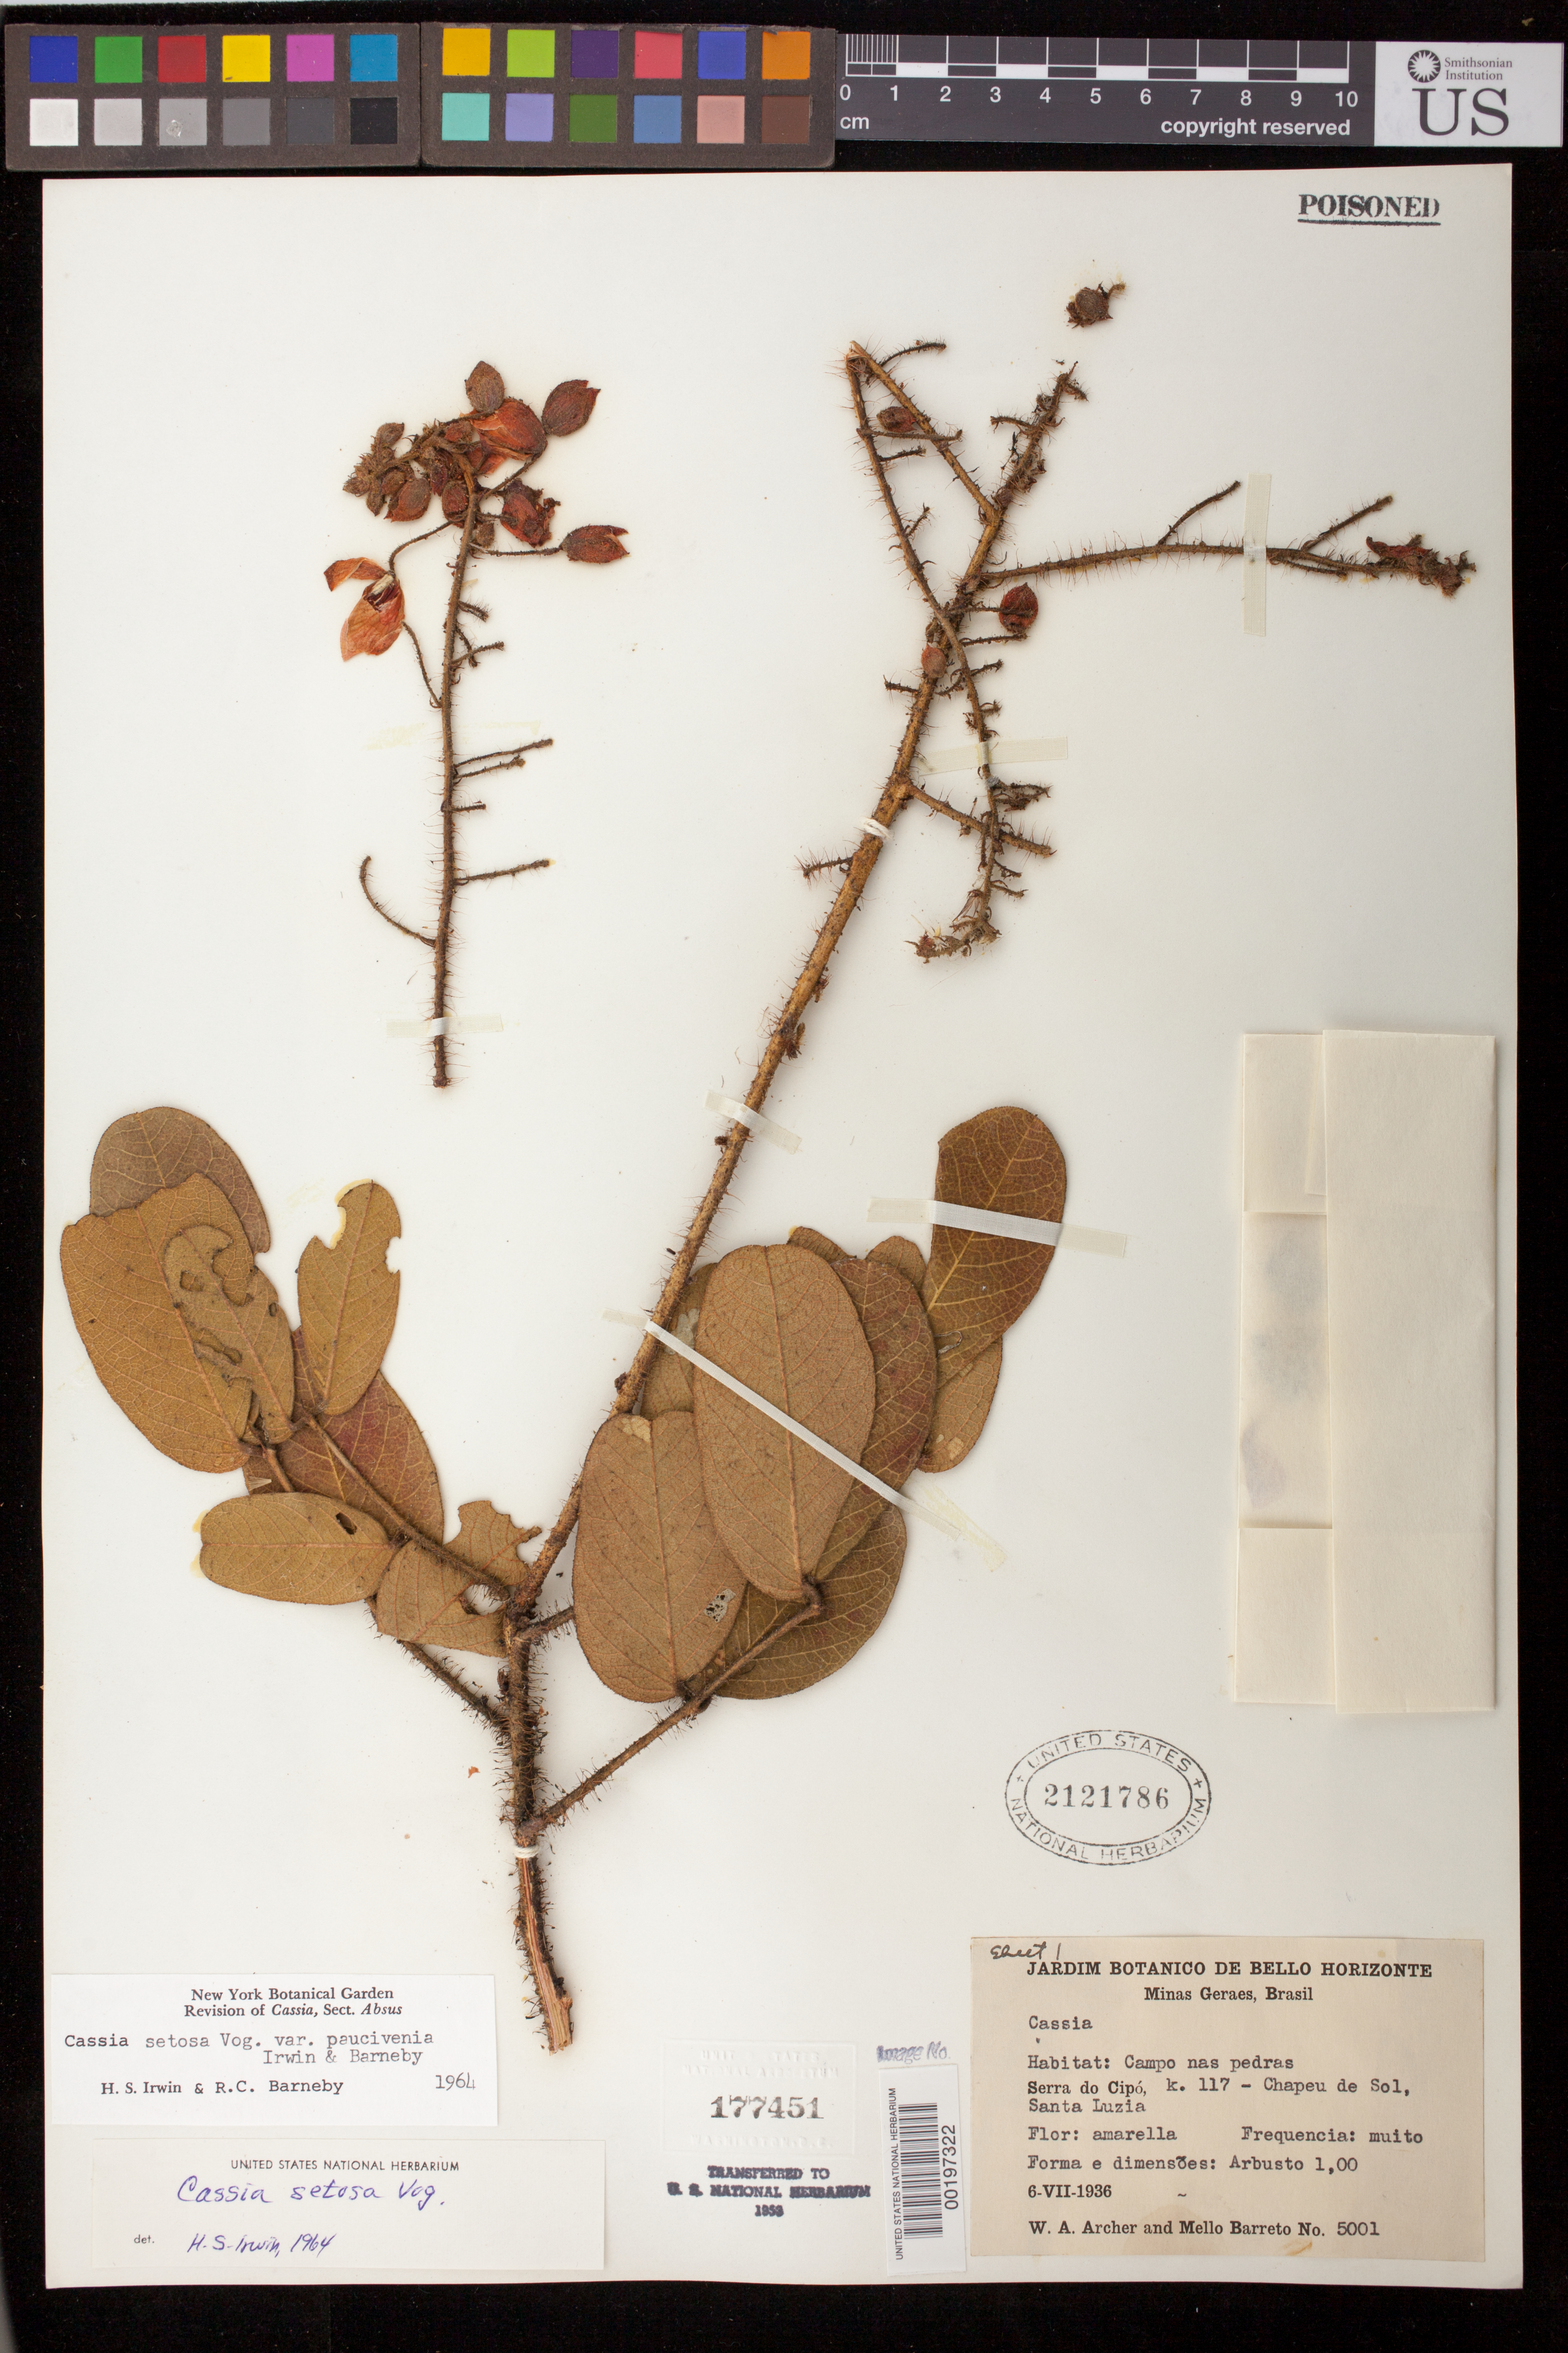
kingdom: Plantae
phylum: Tracheophyta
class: Magnoliopsida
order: Fabales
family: Fabaceae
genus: Chamaecrista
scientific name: Chamaecrista setosa var. paucivenia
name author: (H.S. Irwin & Barneby) H.S. Irwin & Barneby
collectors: W. A. Archer & M. Barreto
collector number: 5001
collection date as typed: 06 Jul 1936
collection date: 1936-07-06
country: Brazil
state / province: Minas Gerais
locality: Cerra do Cipo, k. 117 - Chapeu de Sol, Santa Luzia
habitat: Campo nas pedras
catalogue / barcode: US 2121786